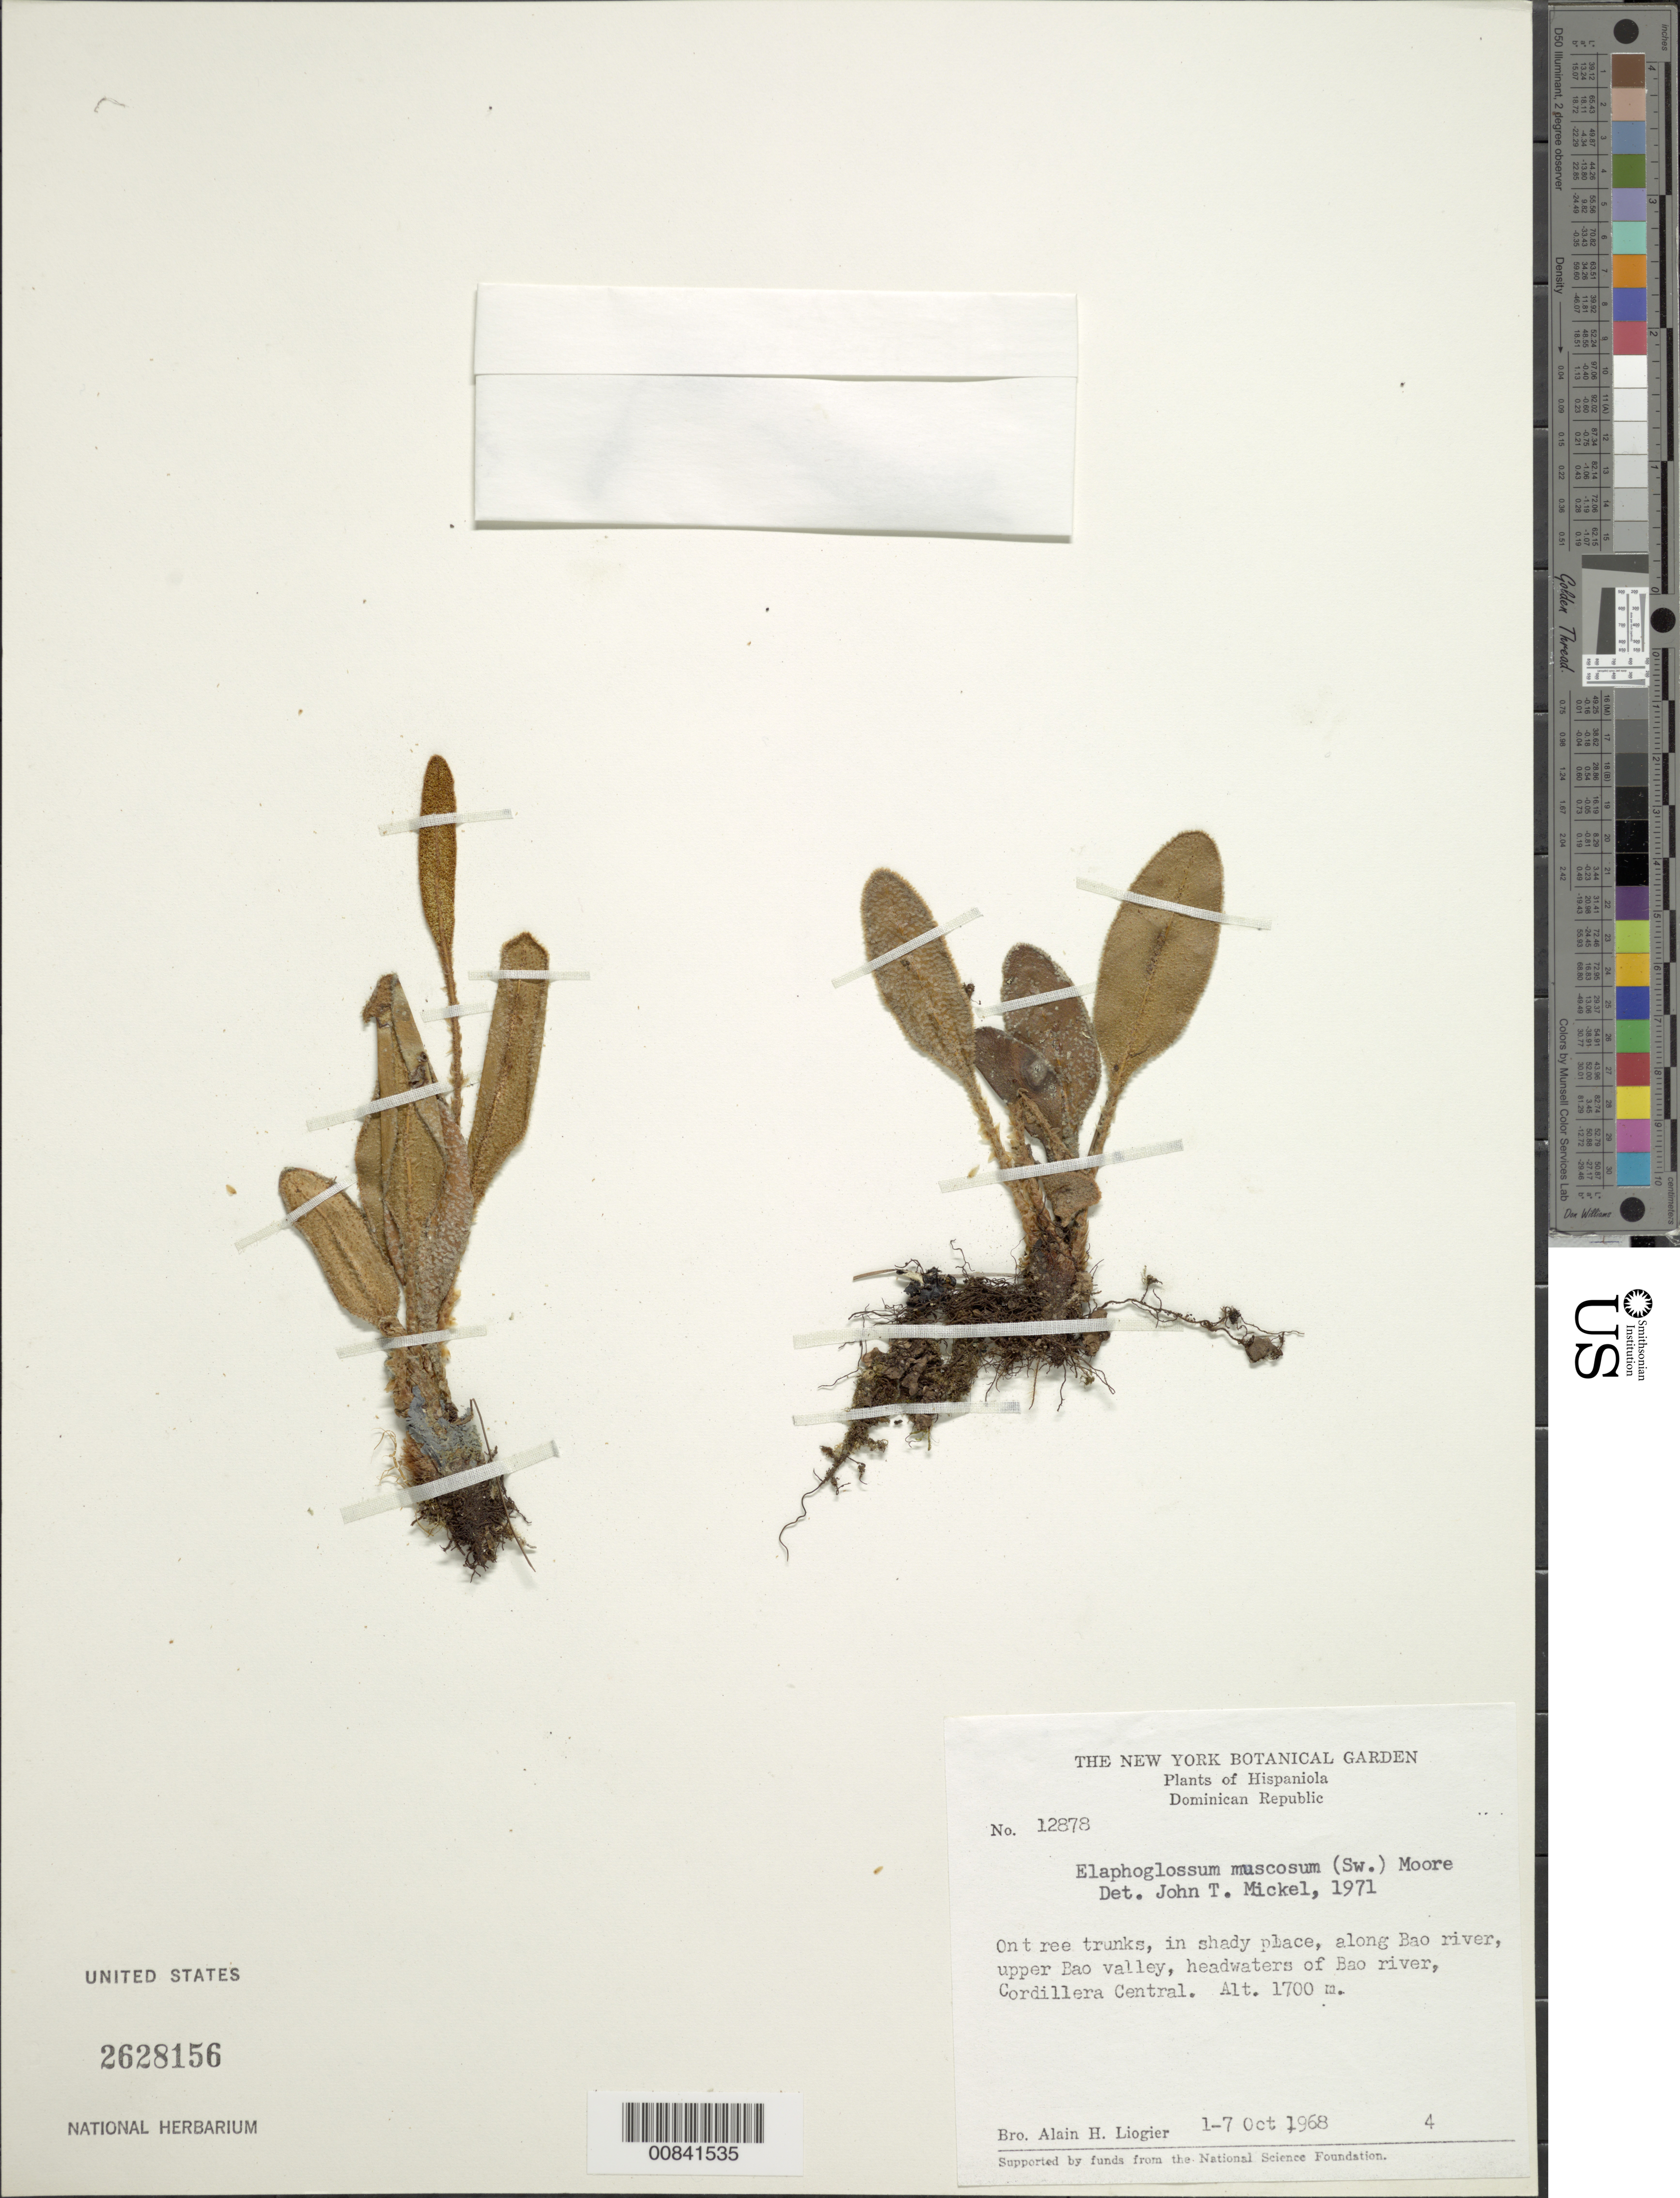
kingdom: Plantae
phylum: Tracheophyta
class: Polypodiopsida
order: Polypodiales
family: Dryopteridaceae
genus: Elaphoglossum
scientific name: Elaphoglossum muscosum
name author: (Sw.) T. Moore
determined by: Mickel, J. T., (NY), New York Botanical Garden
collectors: A. H. Liogier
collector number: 12878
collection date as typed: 01 Oct 1968 to 07 Oct 1968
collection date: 1968-10-01/1968-10-07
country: Dominican Republic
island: Hispaniola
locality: Cordillera Central, Bao River, upper Bao Valley, headwaters of Bao River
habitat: Shady place, on tree trunks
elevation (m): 1700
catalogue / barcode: US 2628156